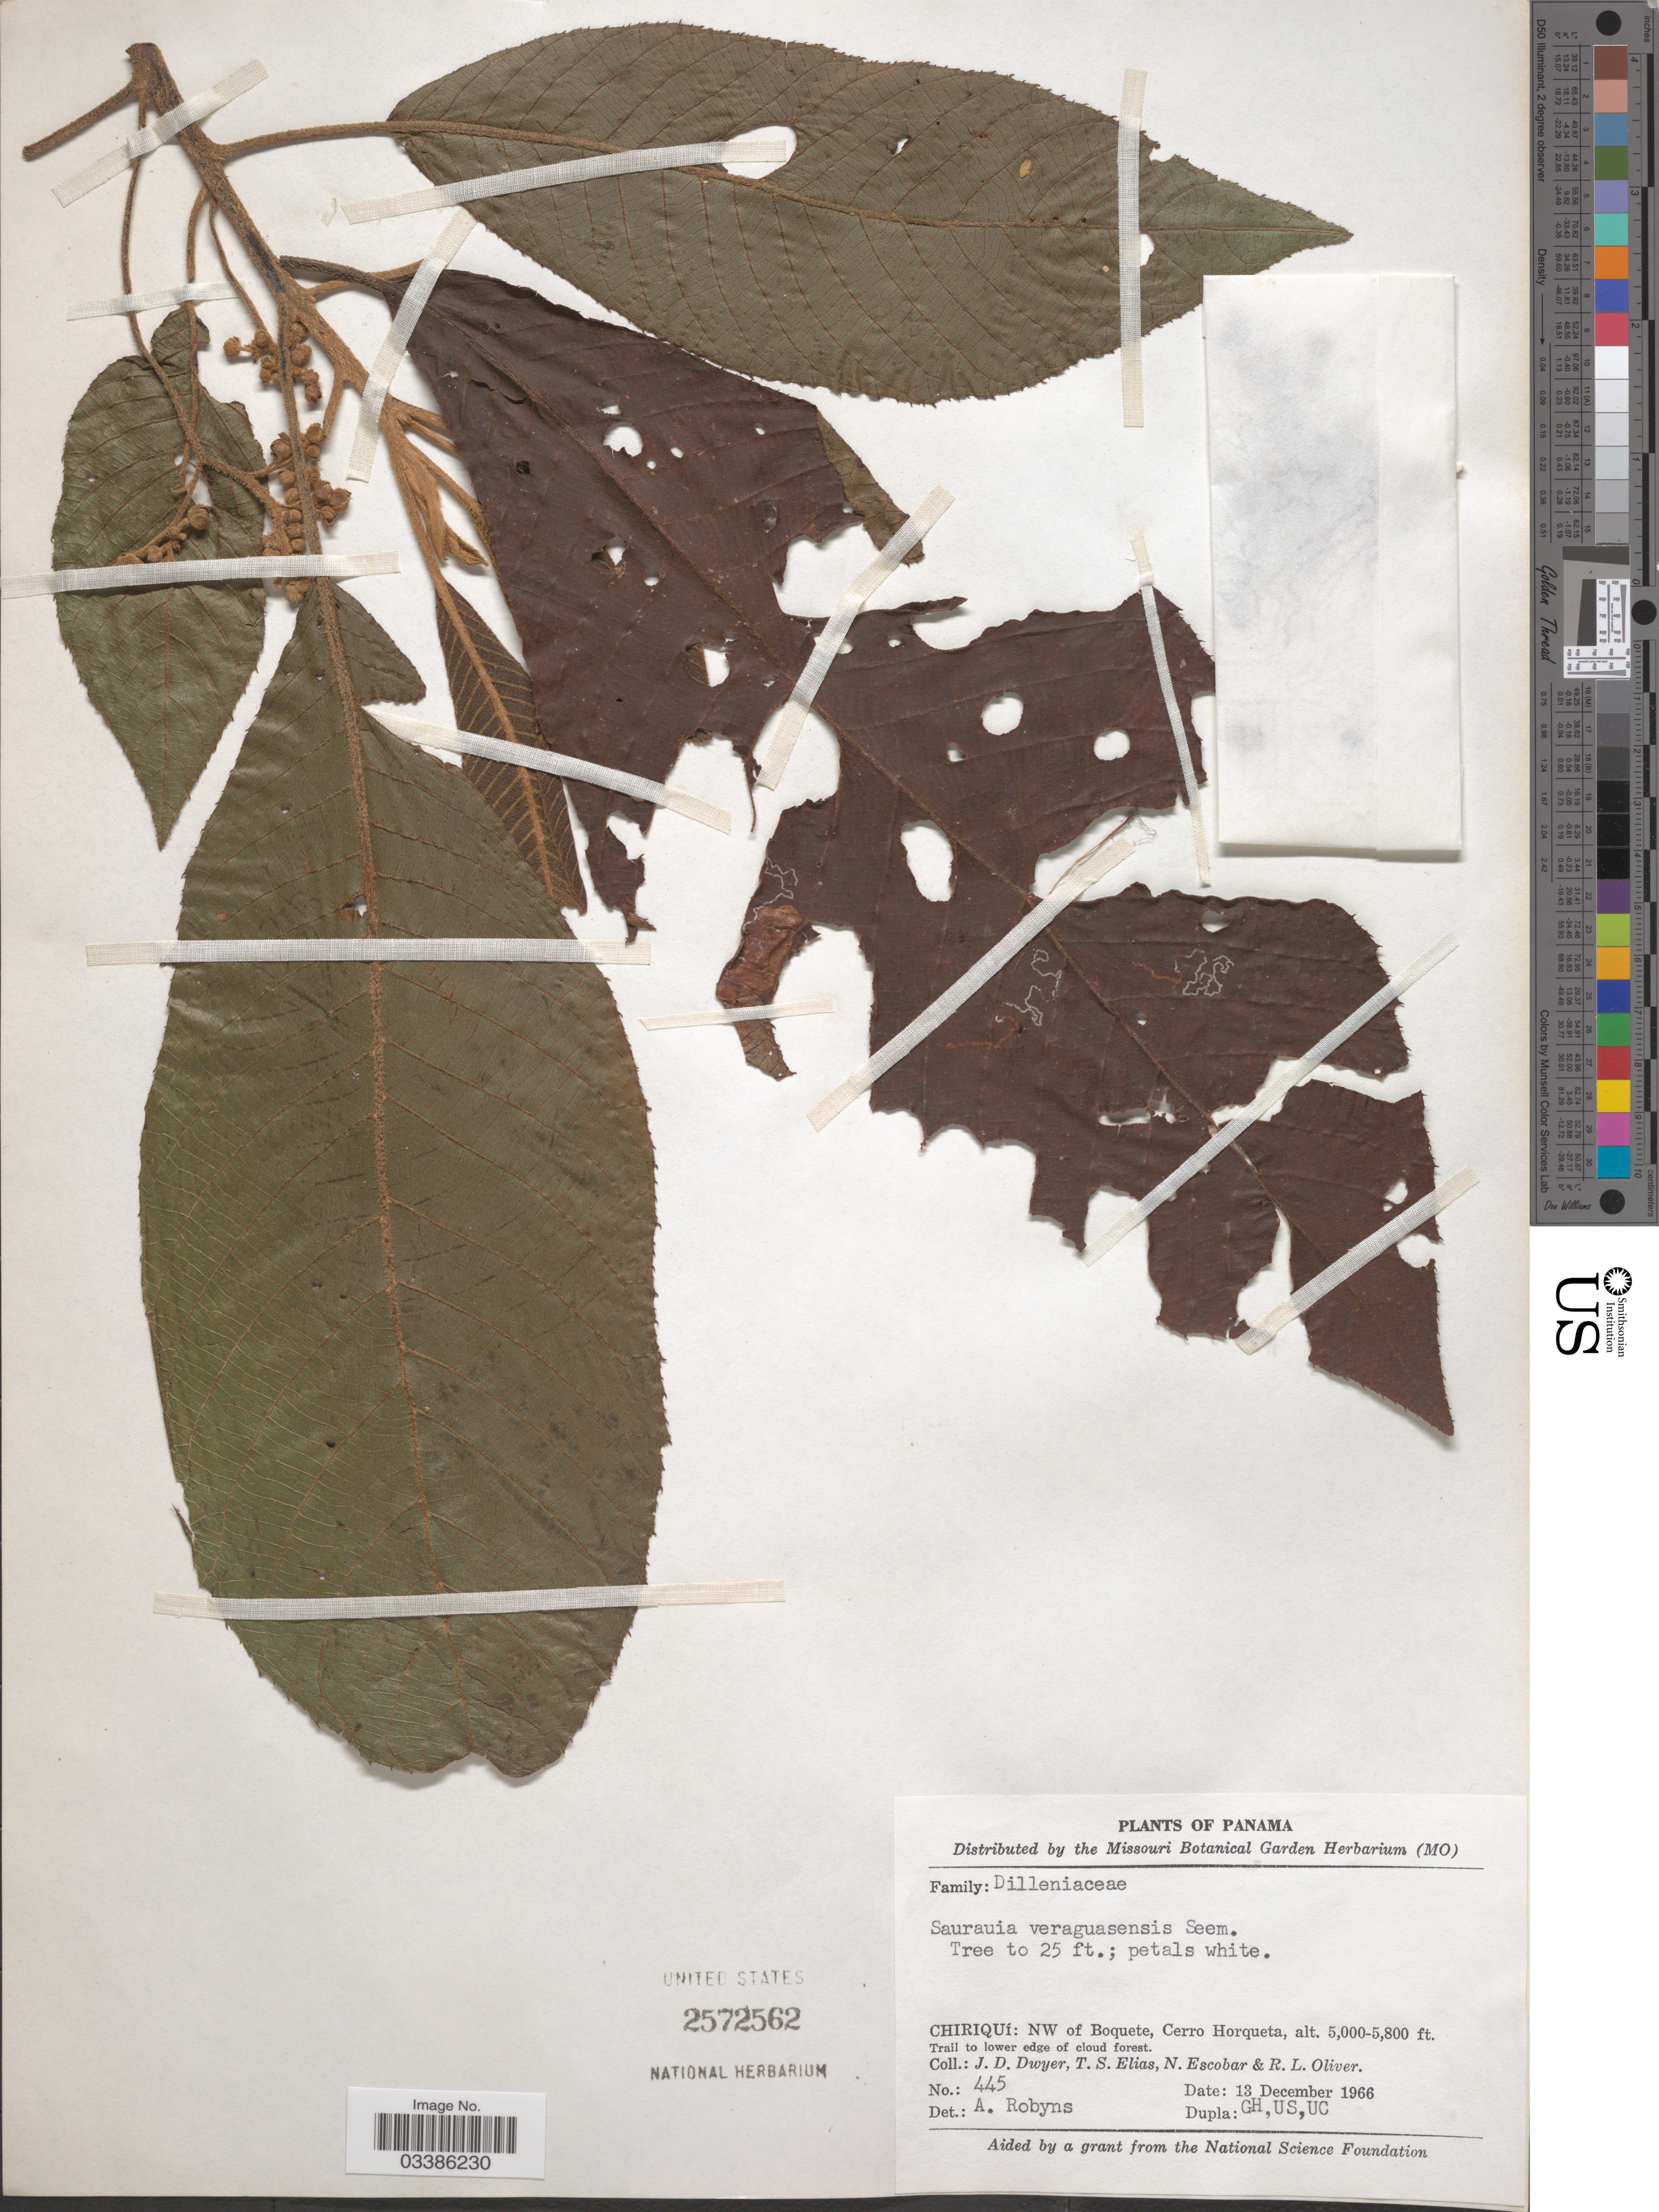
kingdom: Plantae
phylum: Tracheophyta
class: Magnoliopsida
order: Ericales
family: Actinidiaceae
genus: Saurauia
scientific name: Saurauia veraguasensis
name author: Seem.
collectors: J. D. Dwyer, T. S. Elias, N. Escobar & R. Oliver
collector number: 445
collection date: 1966-12-13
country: Panama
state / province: Chiriqui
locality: NW of Boquete, Cerro Horqueta.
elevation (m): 1524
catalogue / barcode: US 2572562